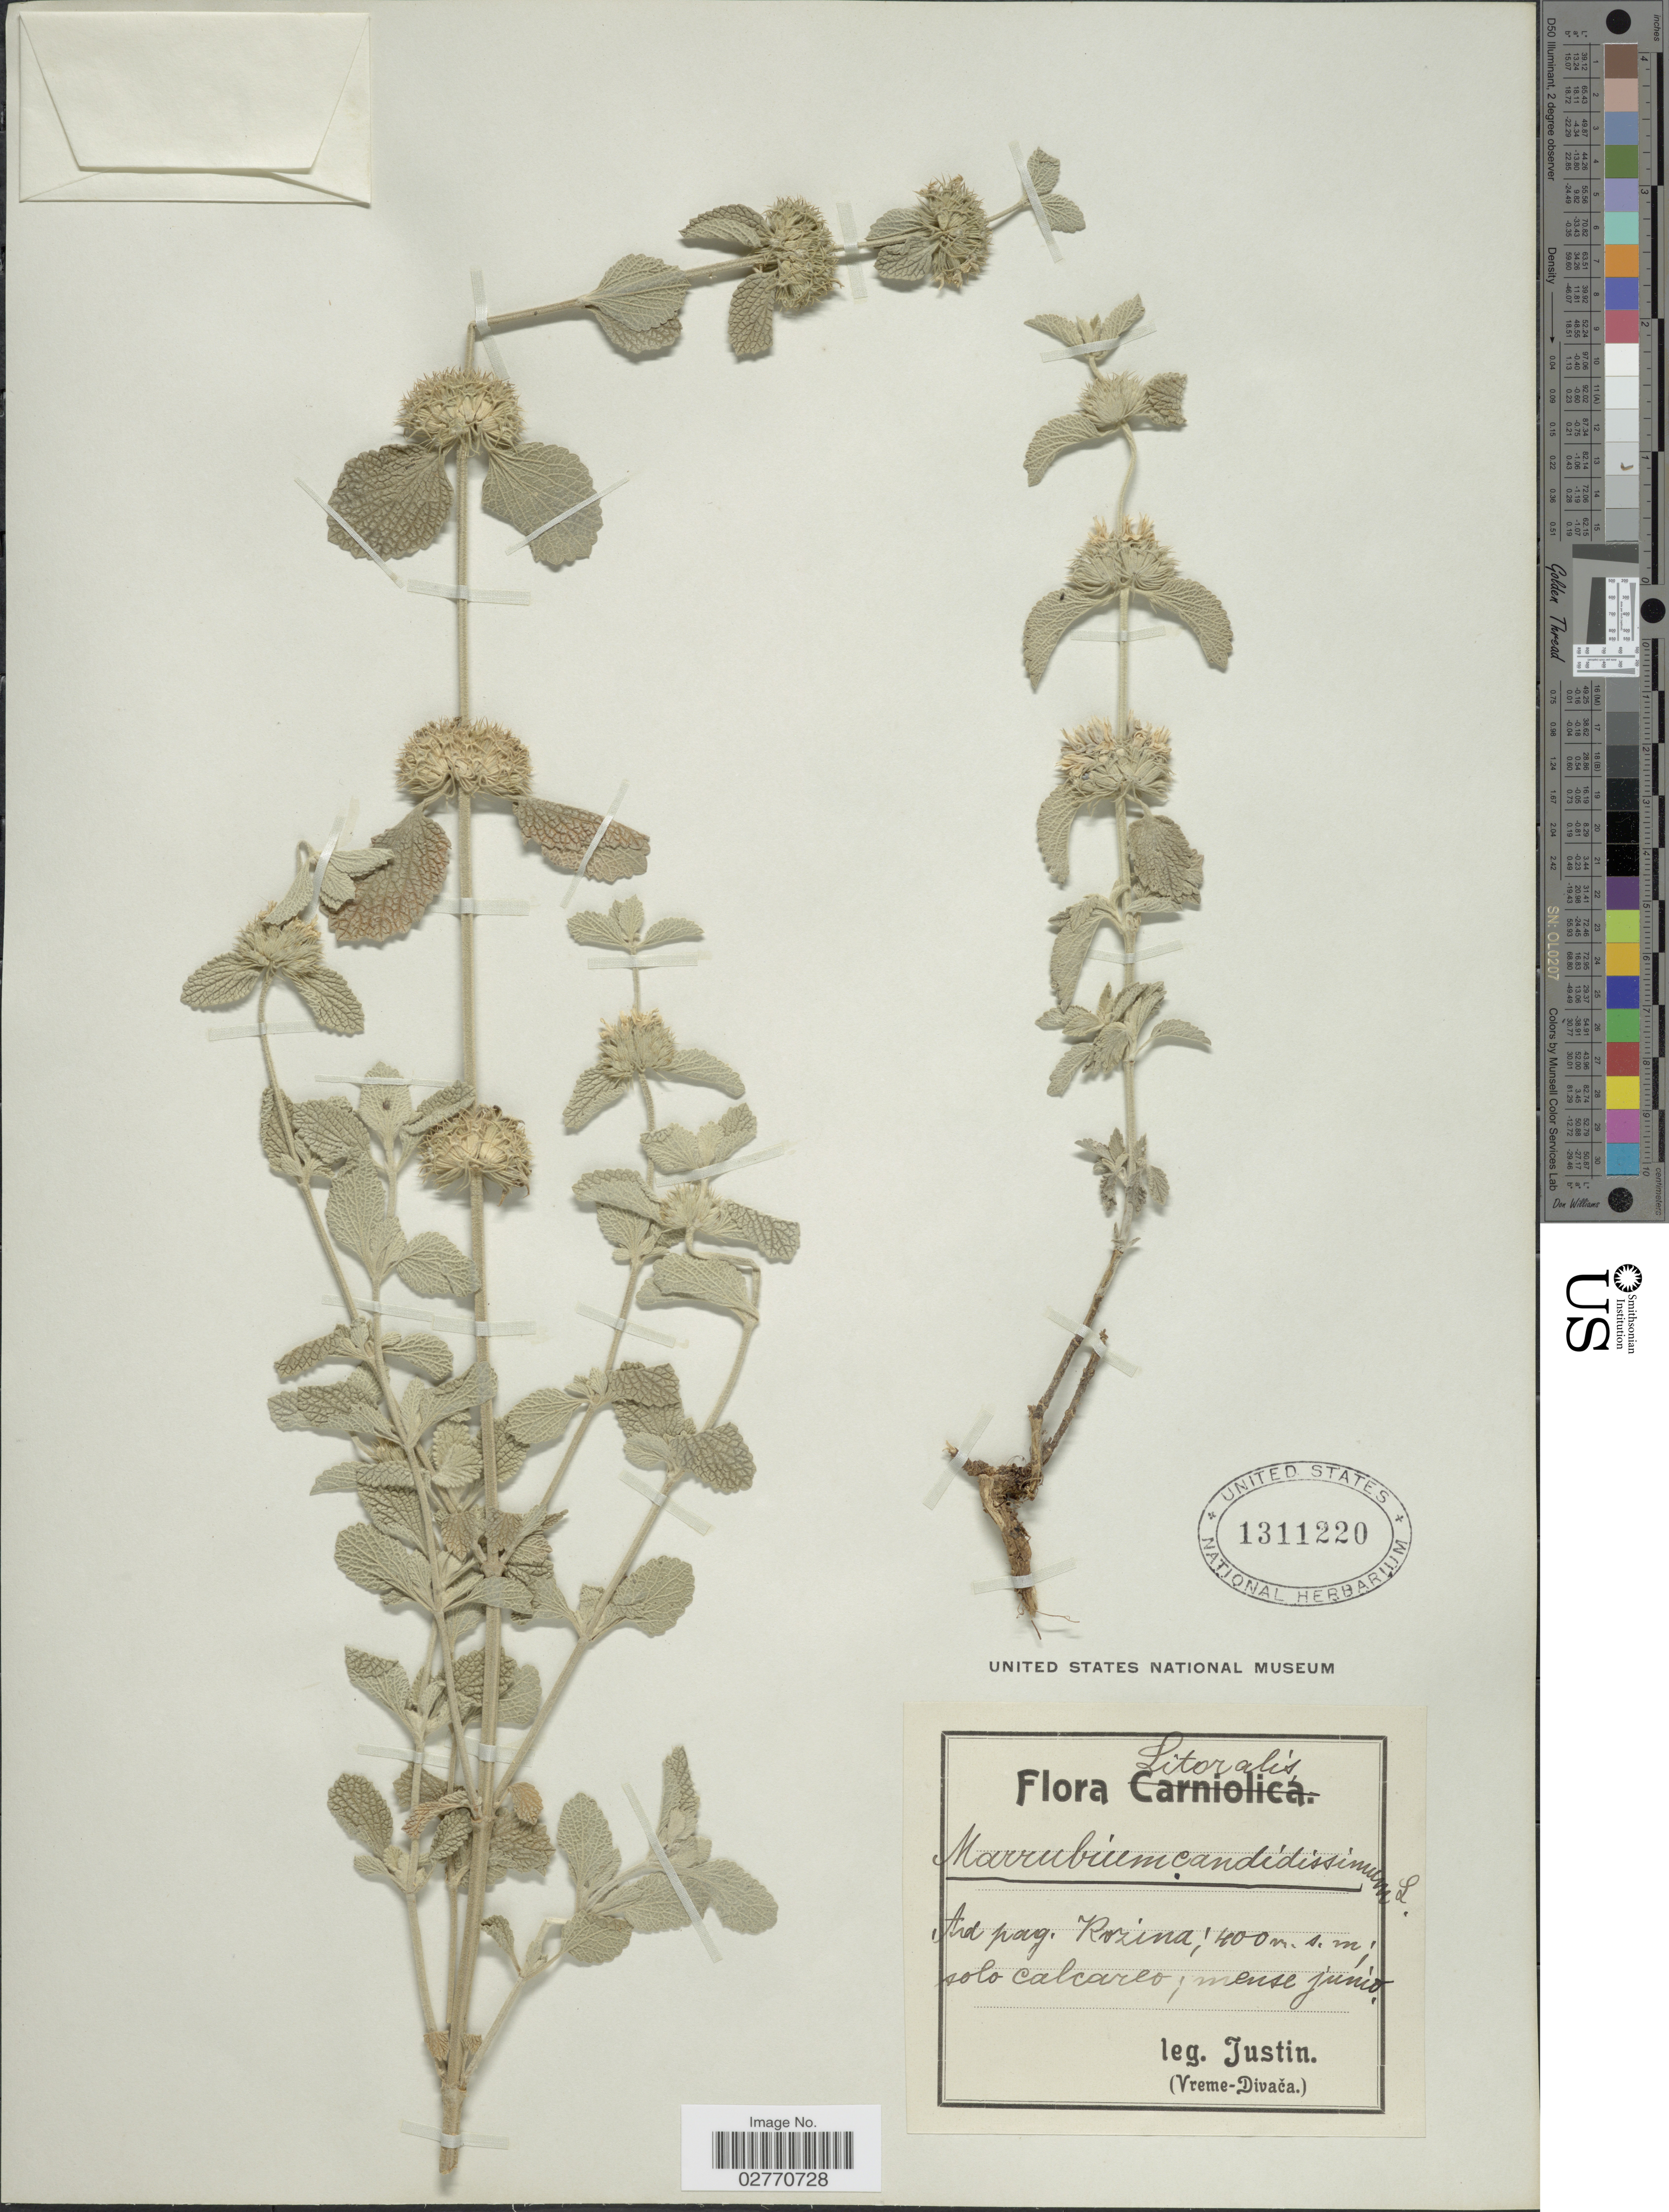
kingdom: Plantae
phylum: Tracheophyta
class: Magnoliopsida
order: Lamiales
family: Lamiaceae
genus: Marrubium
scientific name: Marrubium candidissimum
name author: L.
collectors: Justin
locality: Litoralis, Arid [interpreted] pag. Rozina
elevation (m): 400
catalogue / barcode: US 1311220